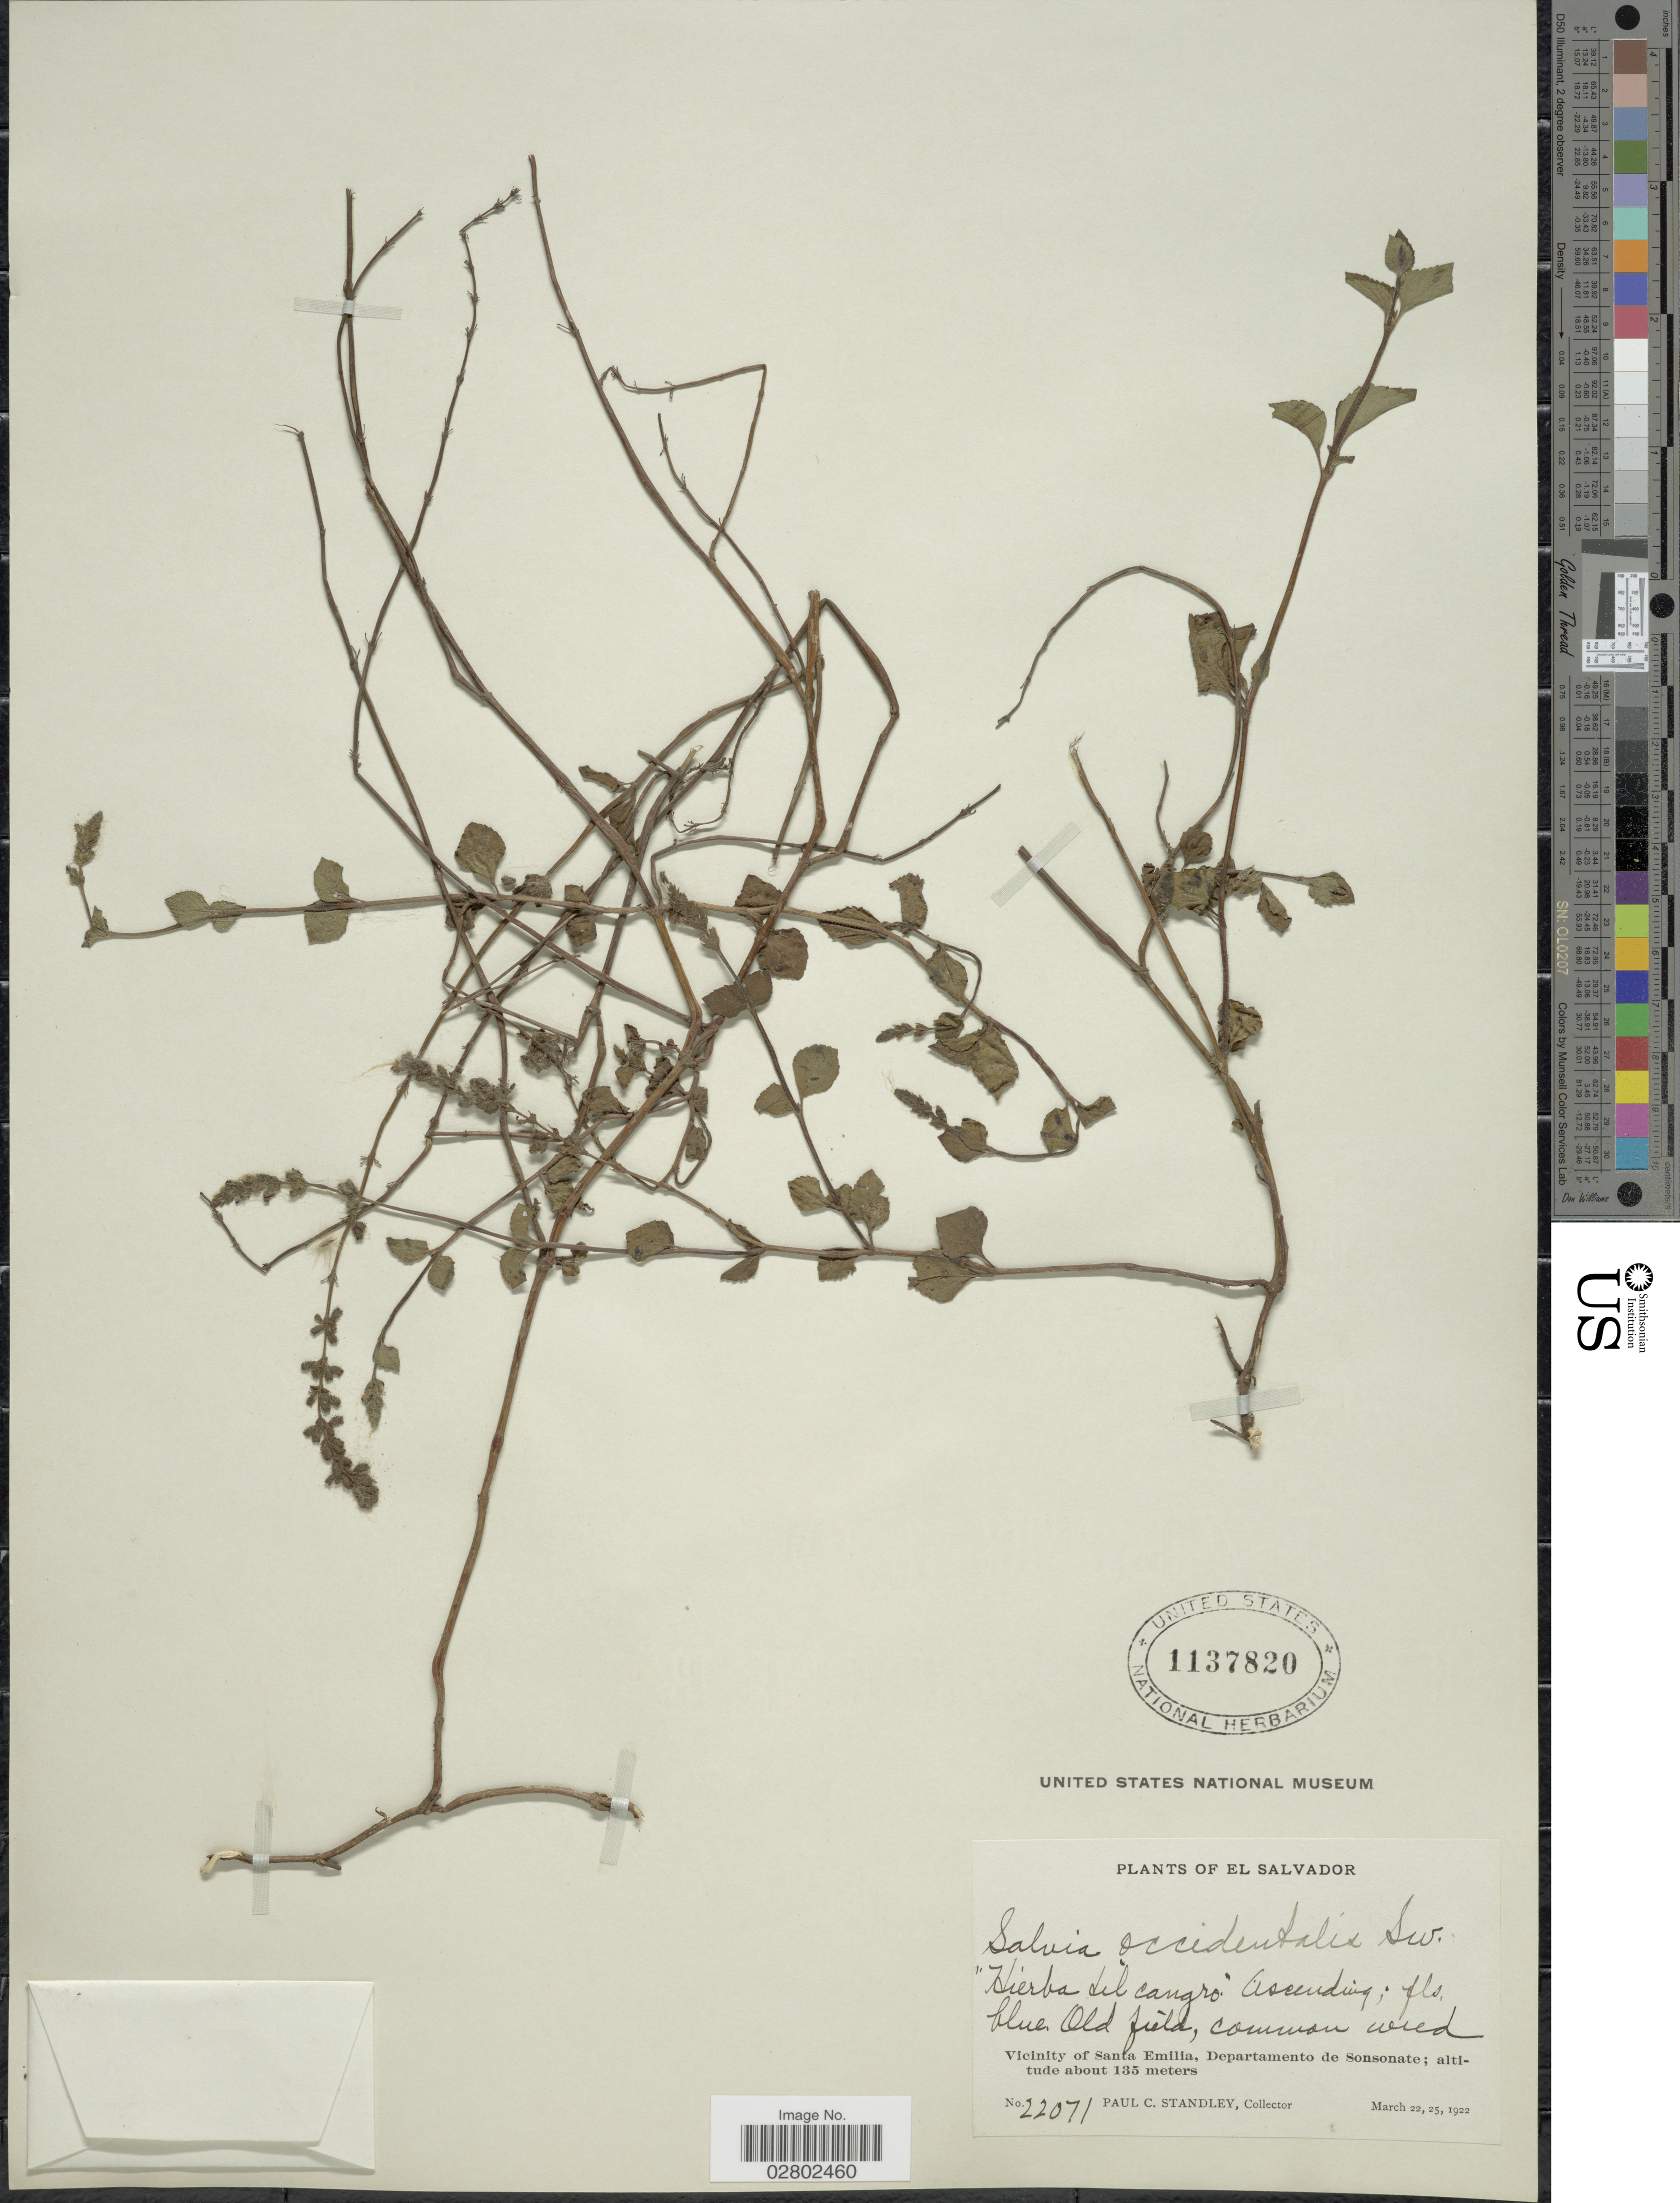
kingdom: Plantae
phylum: Tracheophyta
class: Magnoliopsida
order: Lamiales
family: Lamiaceae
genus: Salvia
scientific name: Salvia occidentalis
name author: Sw.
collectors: P. C. Standley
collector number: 22071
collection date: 1922-03-22/1922-03-25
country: El Salvador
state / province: Sonsonate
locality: Vicinity of Santa Emilia, Departamento de Sonsonate.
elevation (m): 135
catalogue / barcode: US 1137820